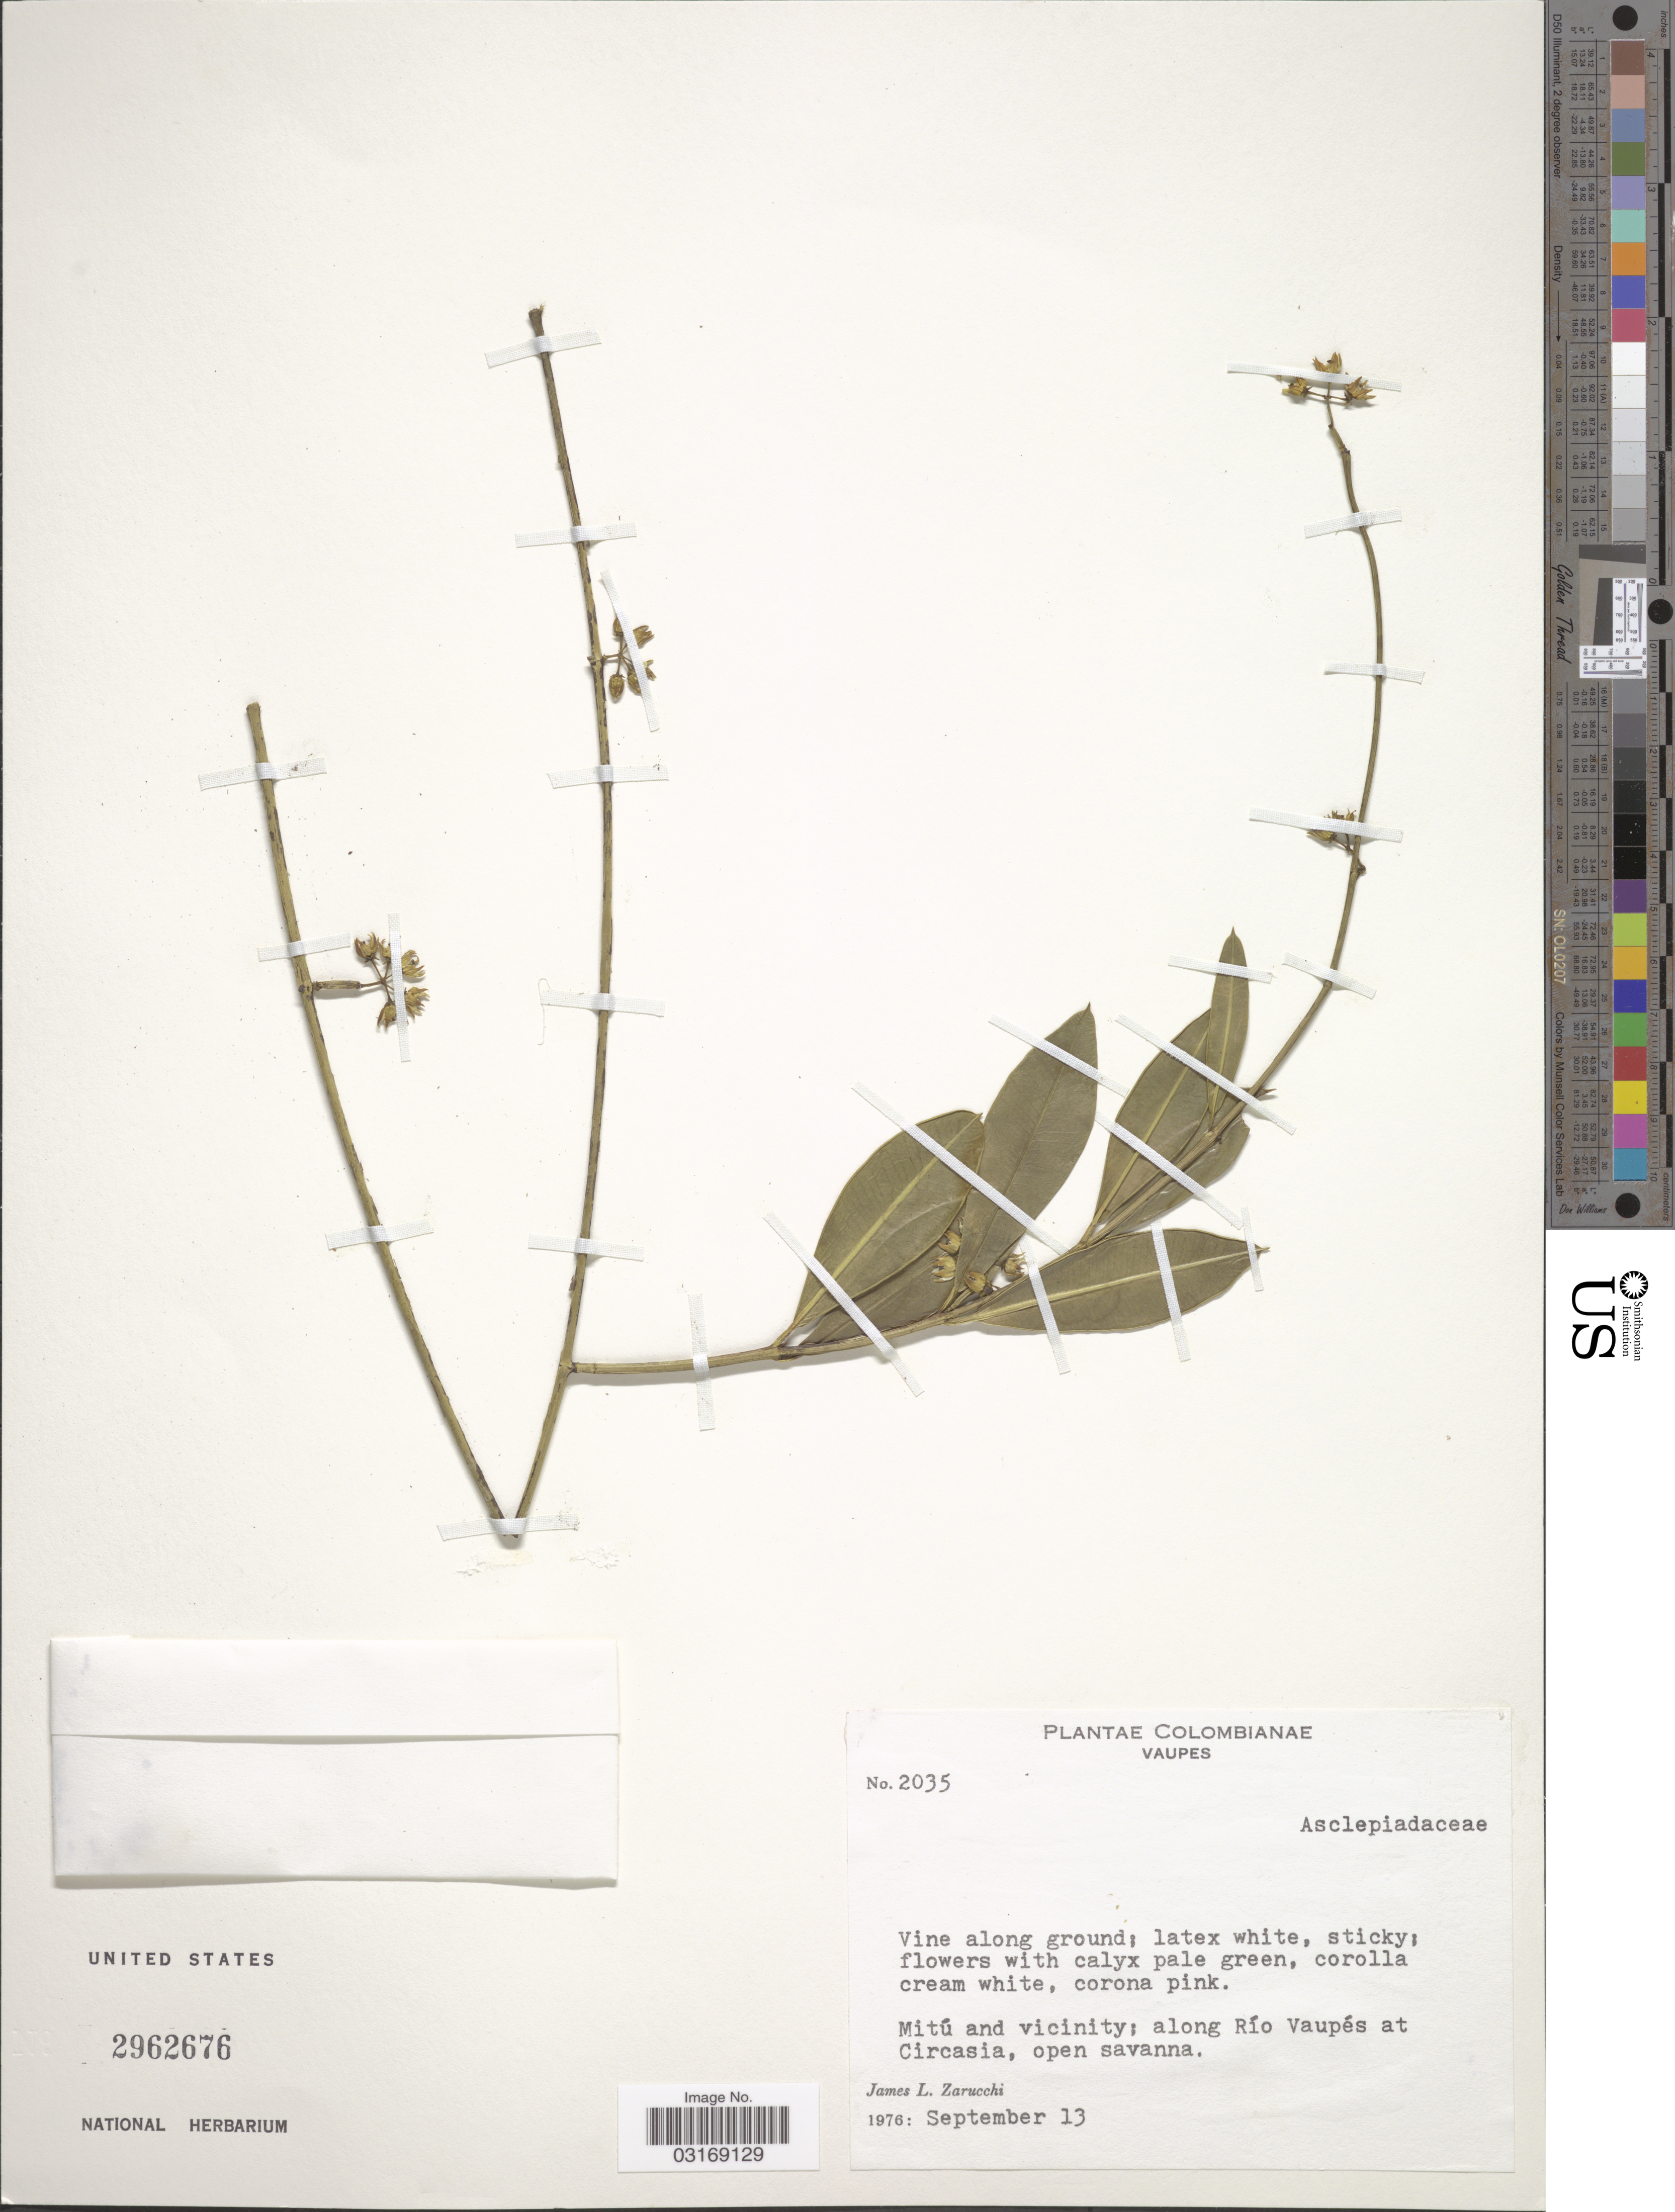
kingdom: Plantae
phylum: Tracheophyta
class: Magnoliopsida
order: Gentianales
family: Apocynaceae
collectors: J. L. Zarucchi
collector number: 2035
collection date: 1976-09-13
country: Colombia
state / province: Vaupés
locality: Mitú and vicinity; along Río Vaupés at Circasia.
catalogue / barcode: US 2962676